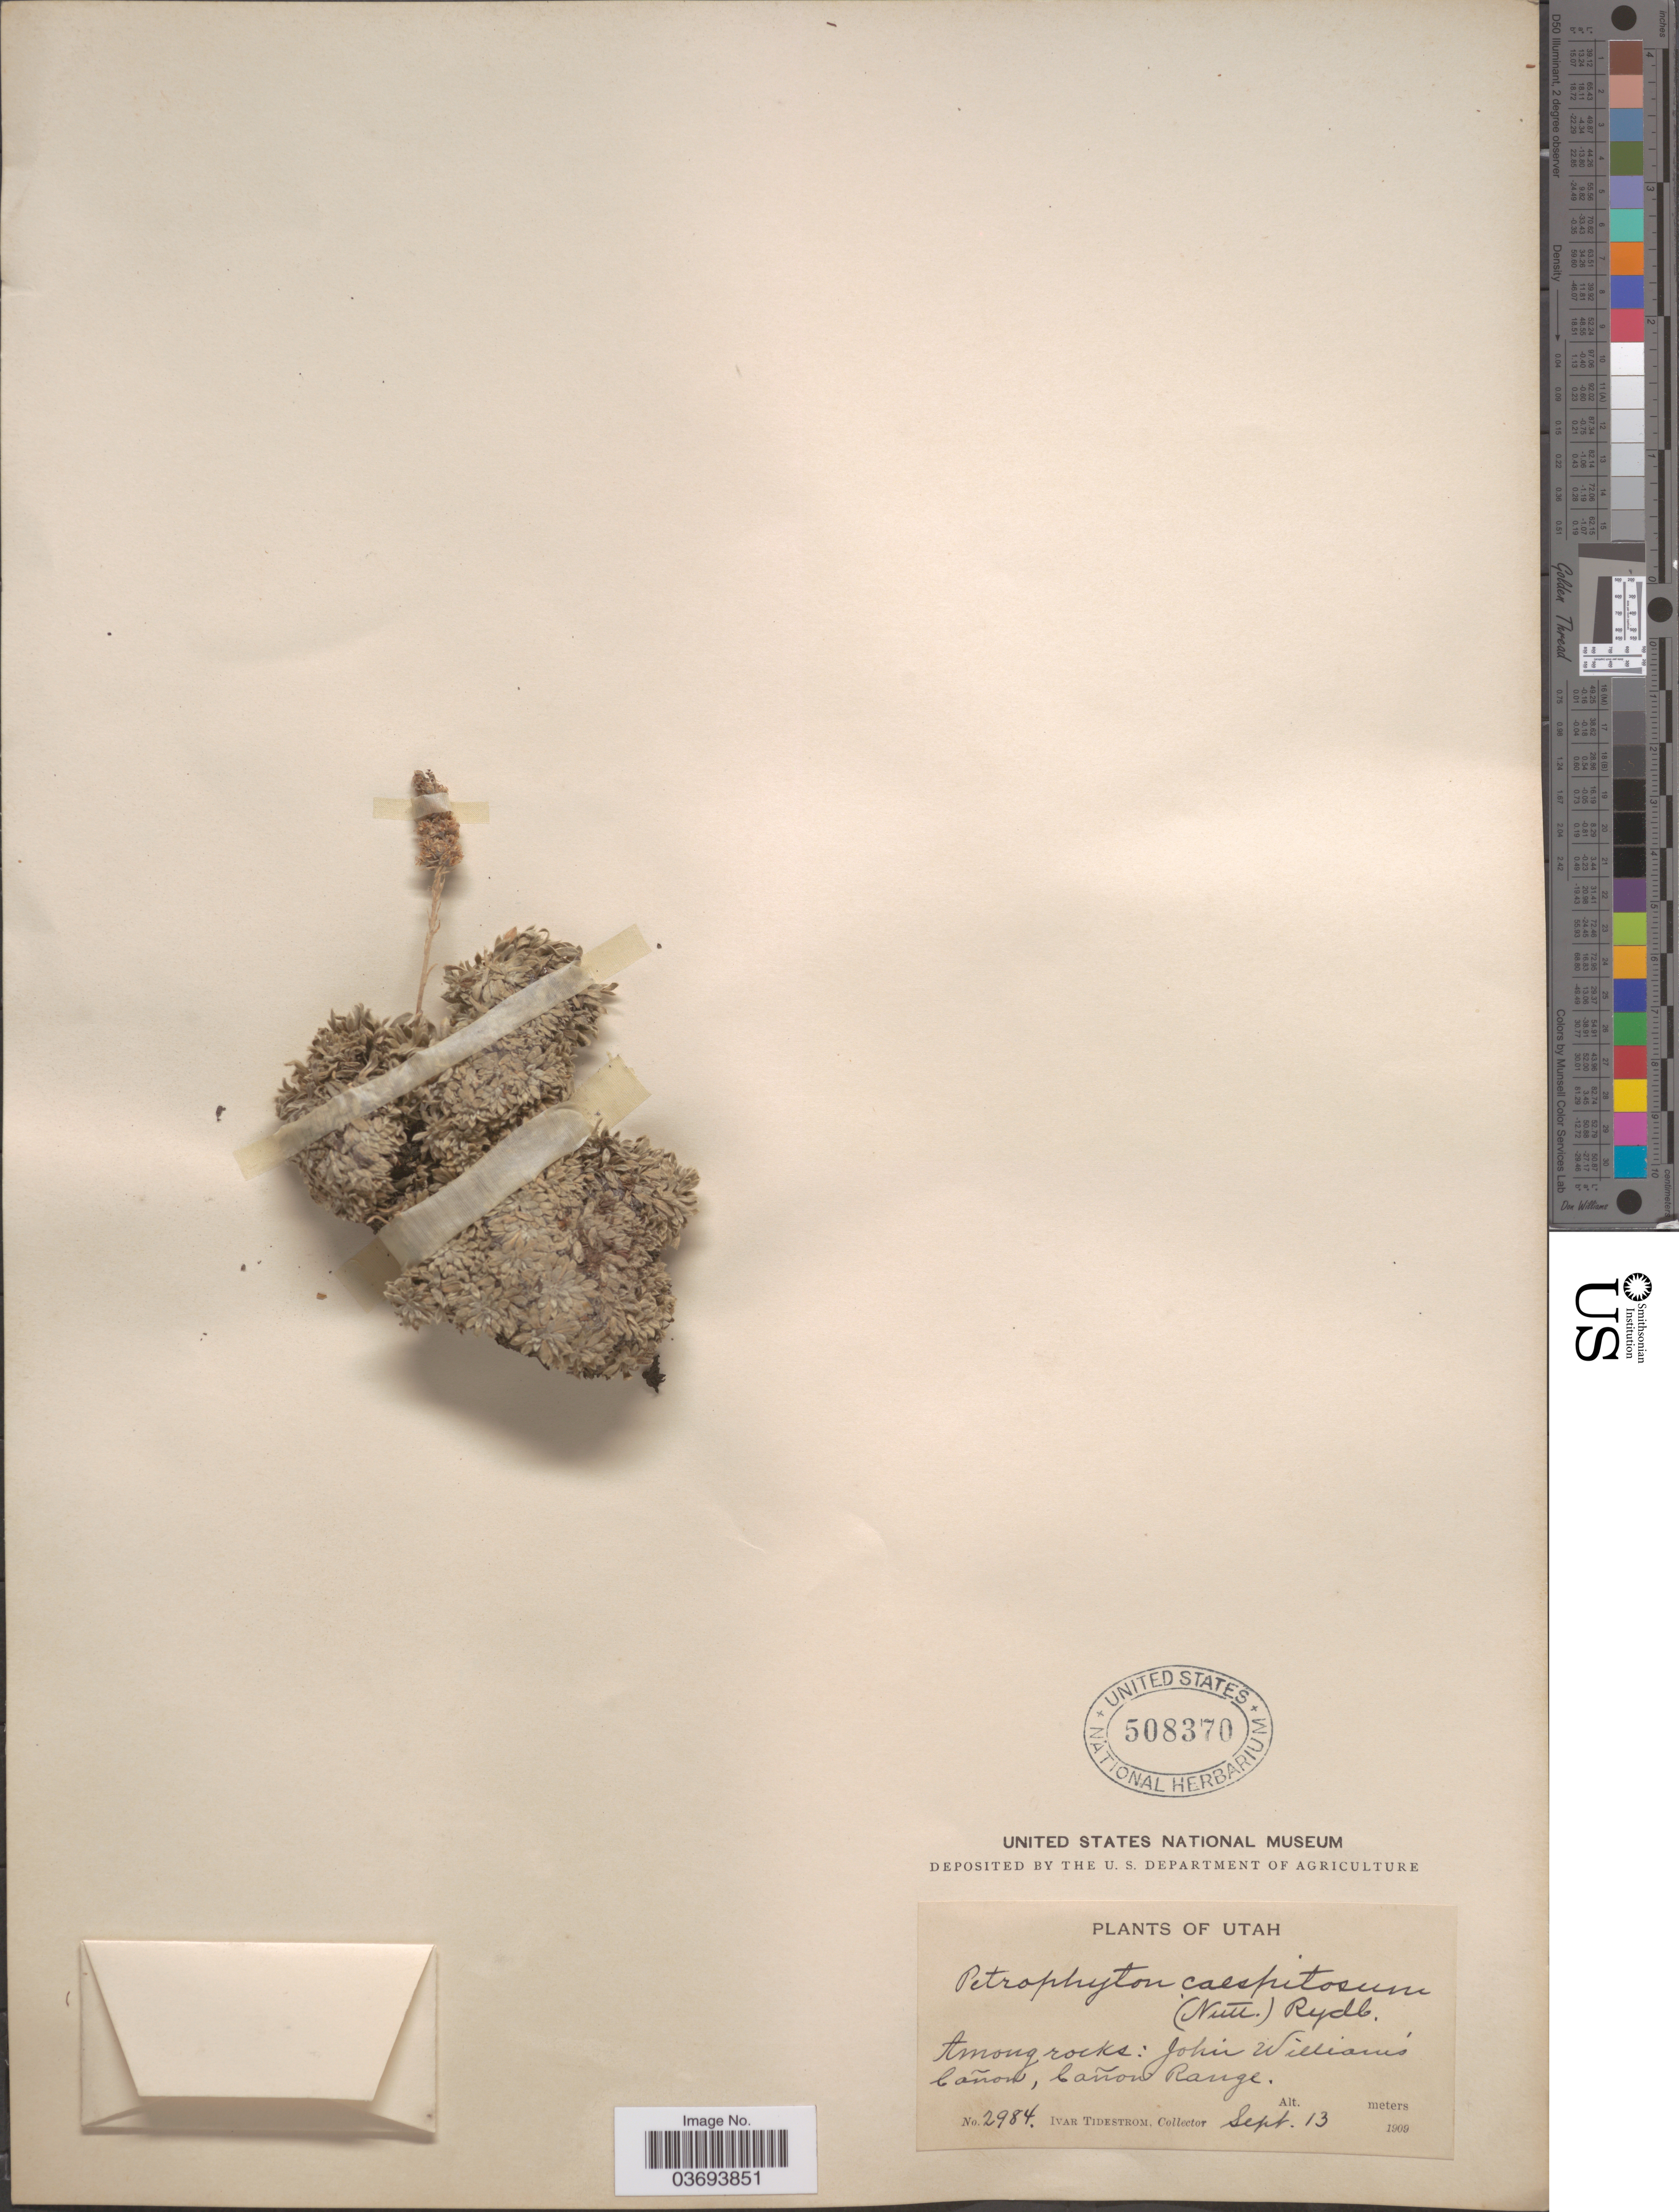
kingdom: Plantae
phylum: Tracheophyta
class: Magnoliopsida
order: Rosales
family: Rosaceae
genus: Petrophytum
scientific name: Petrophytum caespitosum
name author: (Nutt.) Rydb.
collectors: I. F. Tidestrom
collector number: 2984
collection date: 1909-07-13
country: United States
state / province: Utah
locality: Among rocks: John Williams Cañon, Cañon Range.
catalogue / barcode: US 508370